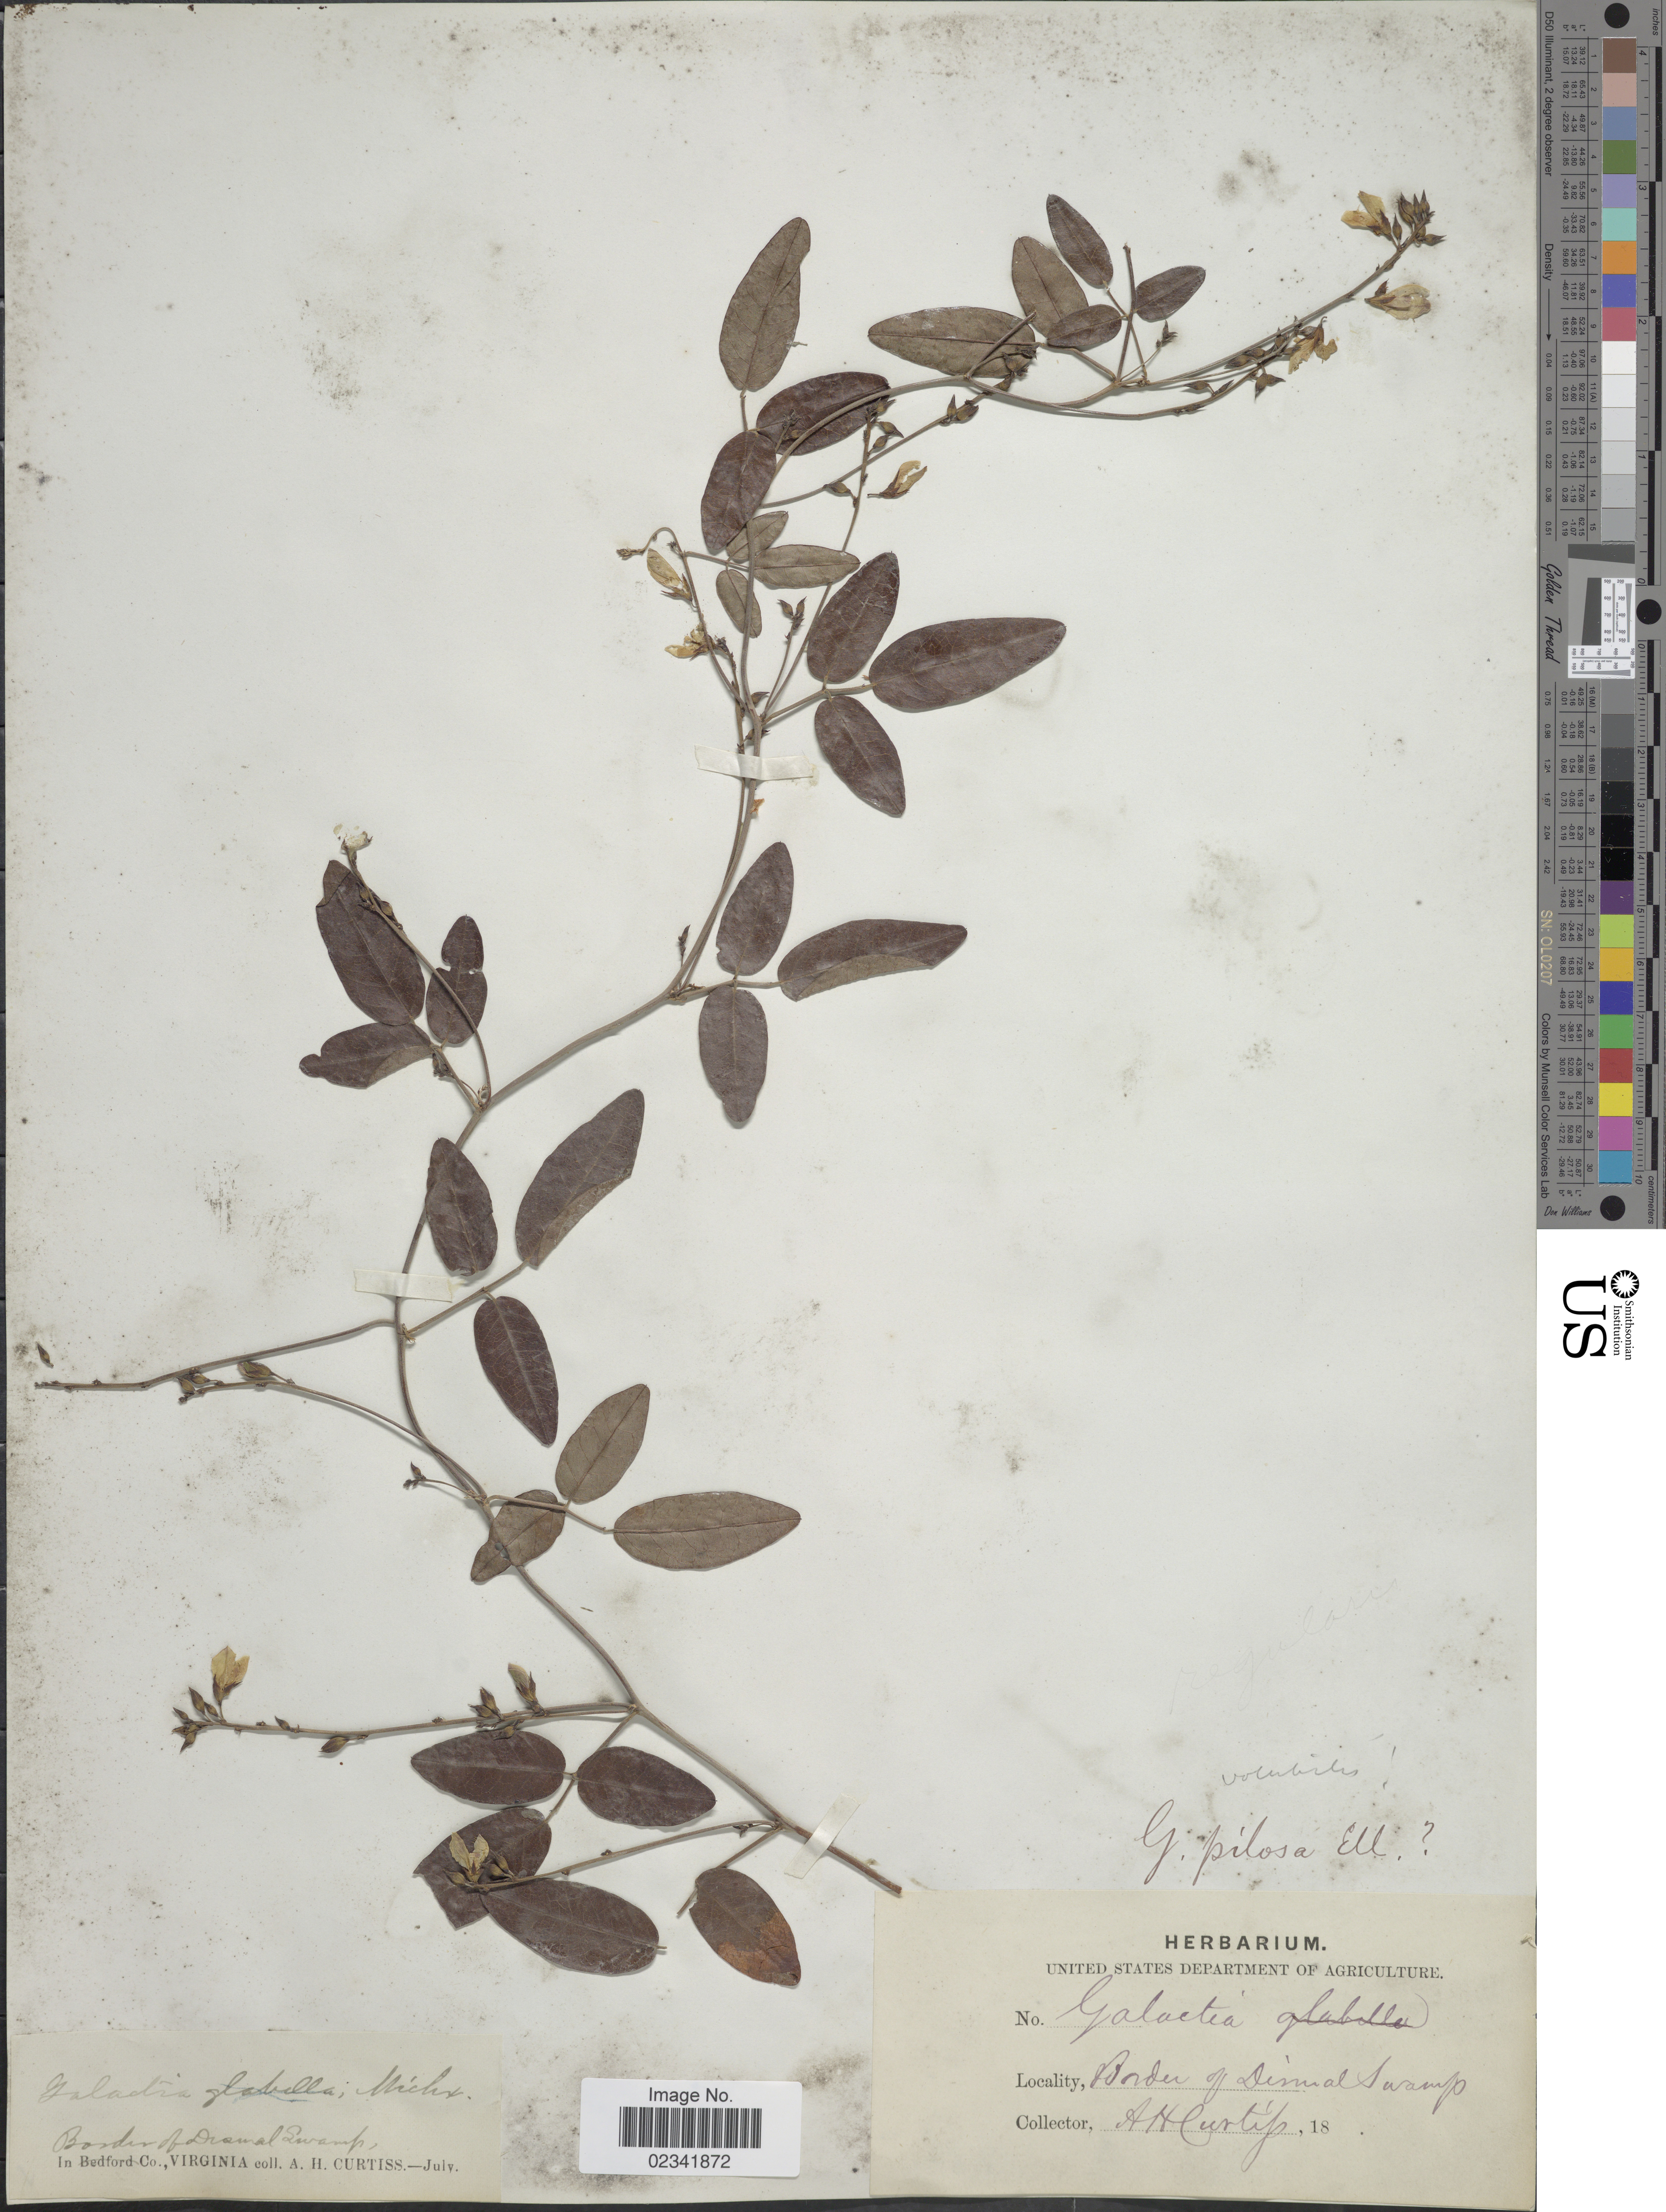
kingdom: Plantae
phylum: Tracheophyta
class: Magnoliopsida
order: Fabales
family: Fabaceae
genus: Galactia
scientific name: Galactia volubilis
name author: (L.) Britton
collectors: A. H. Curtiss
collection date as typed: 18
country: United States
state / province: Virginia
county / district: Bedford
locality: Border of Dismal Swamp, In Bedford Co., Virginia